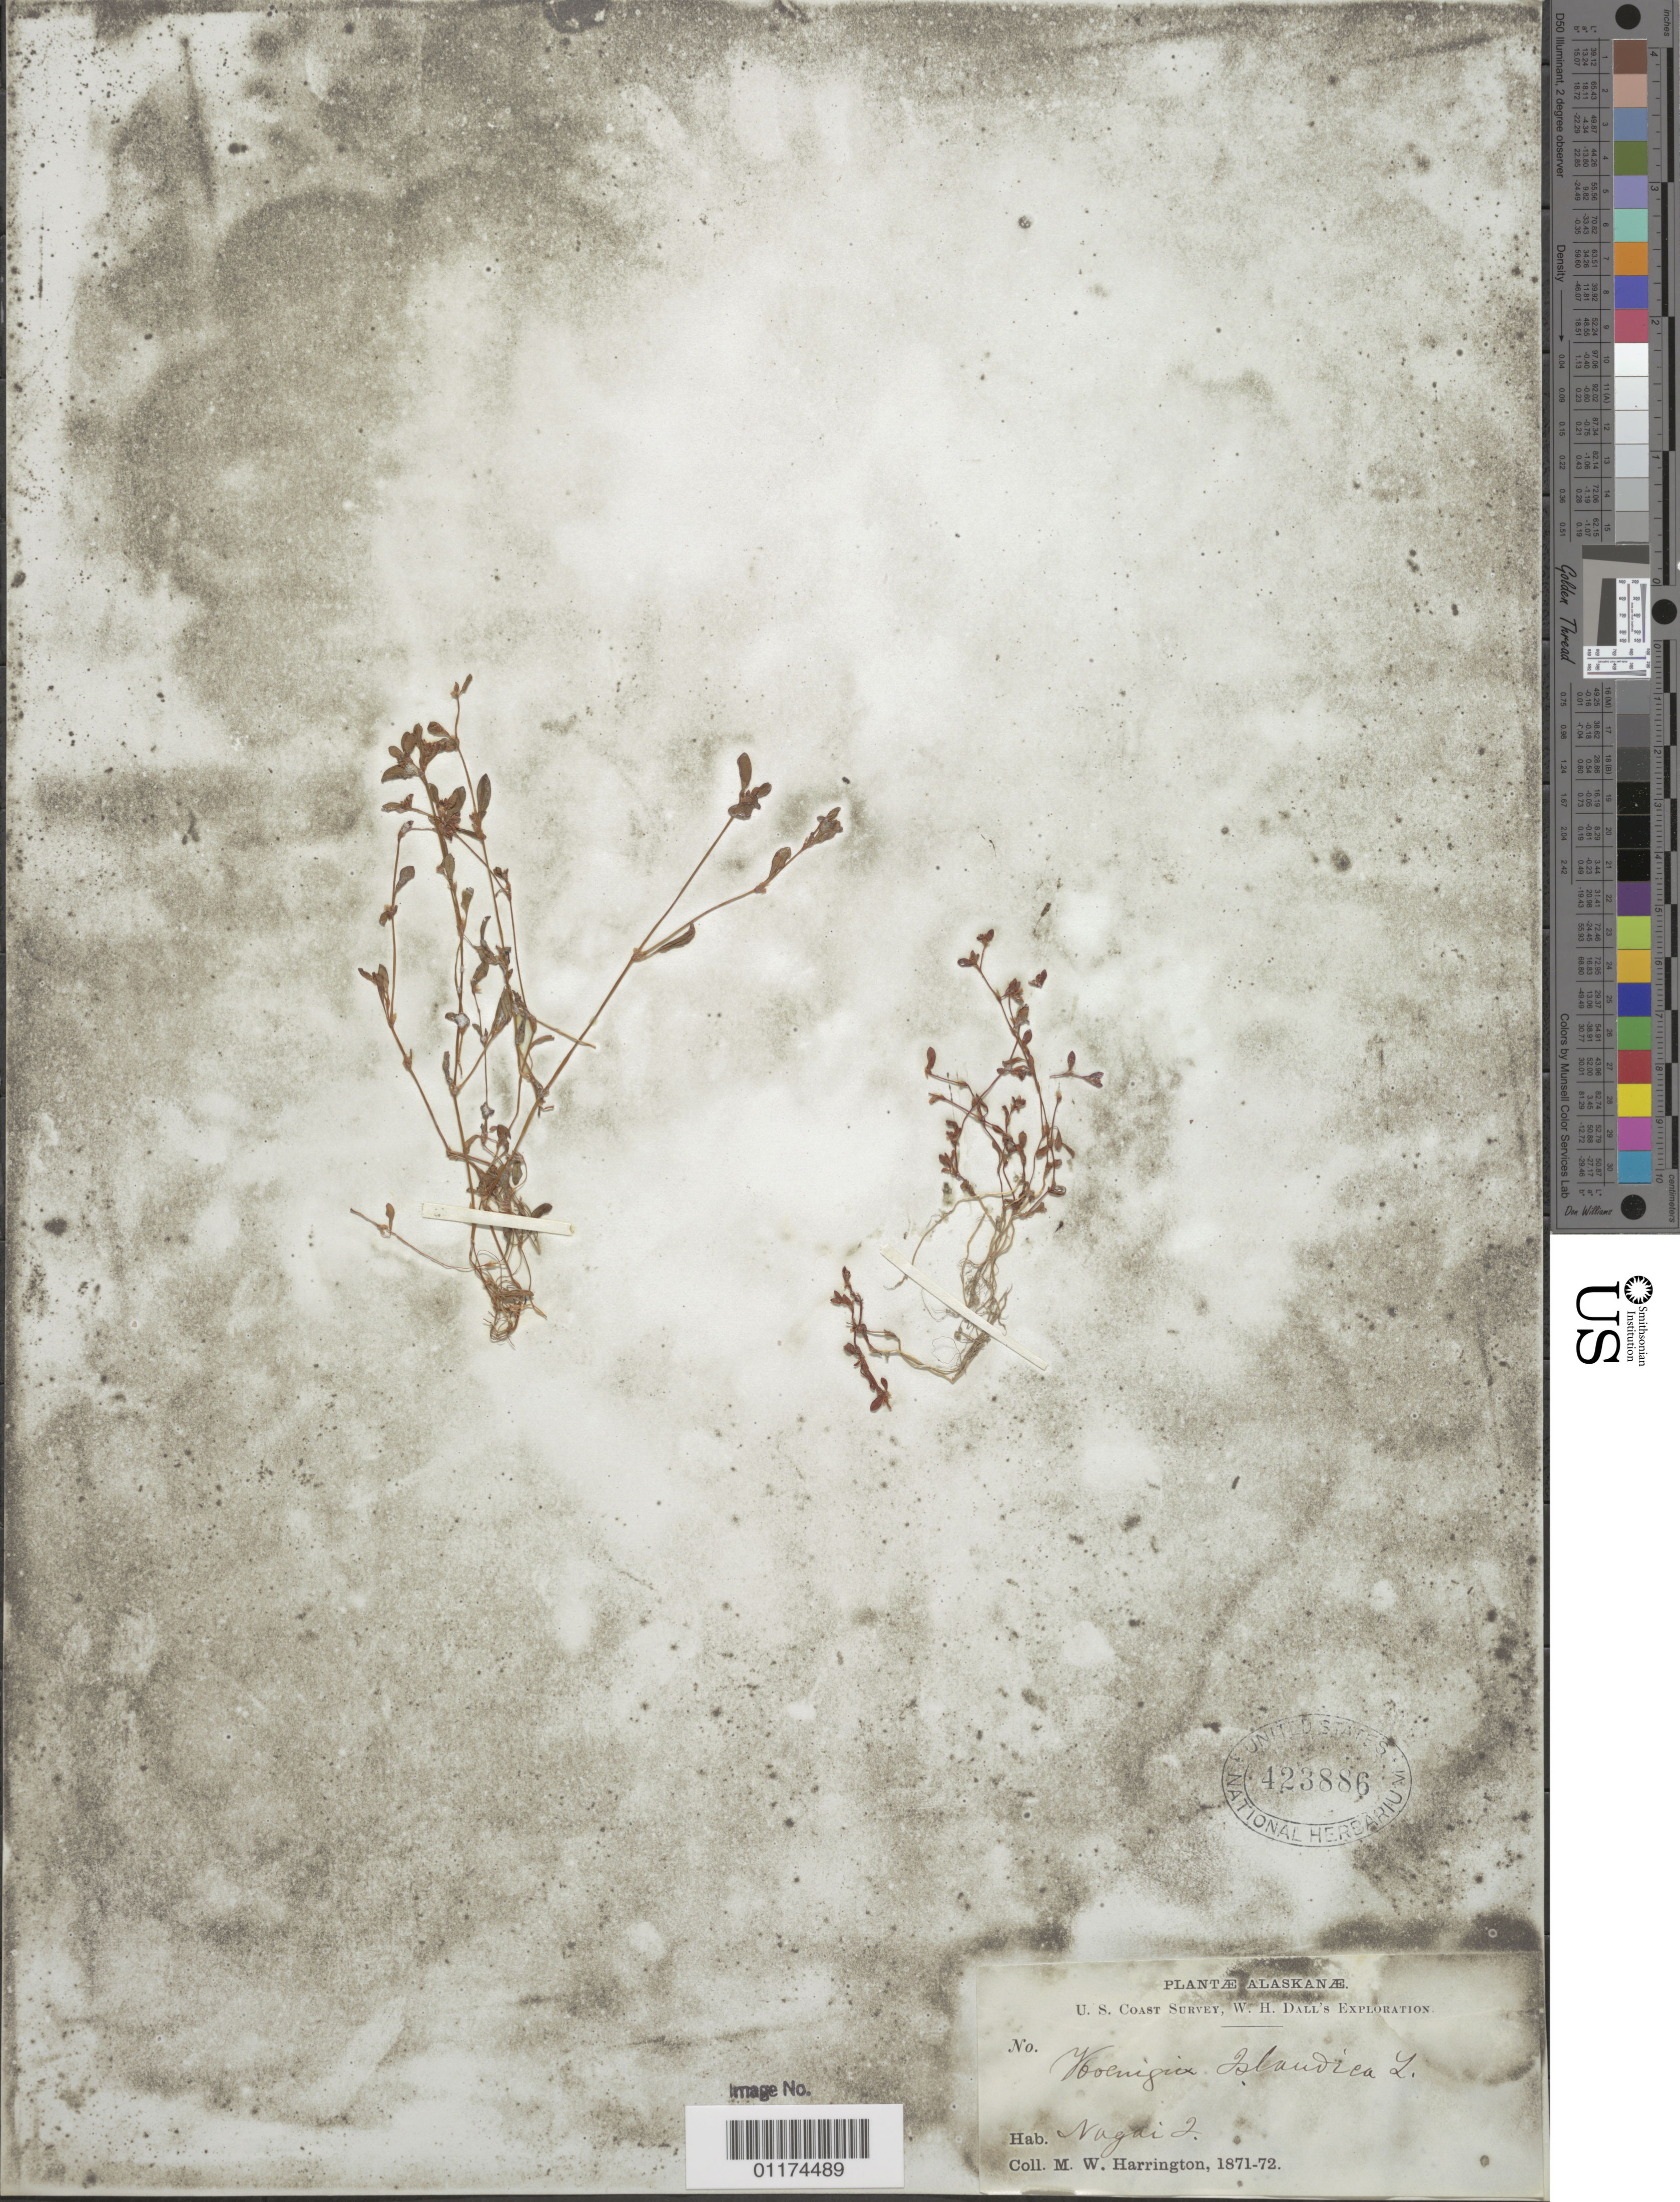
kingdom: Plantae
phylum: Tracheophyta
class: Magnoliopsida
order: Caryophyllales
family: Polygonaceae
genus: Koenigia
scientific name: Koenigia islandica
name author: L.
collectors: M. W. Harrington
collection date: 1871/1872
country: United States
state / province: Alaska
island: Nagai Island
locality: Nagai Island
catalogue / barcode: US 423886